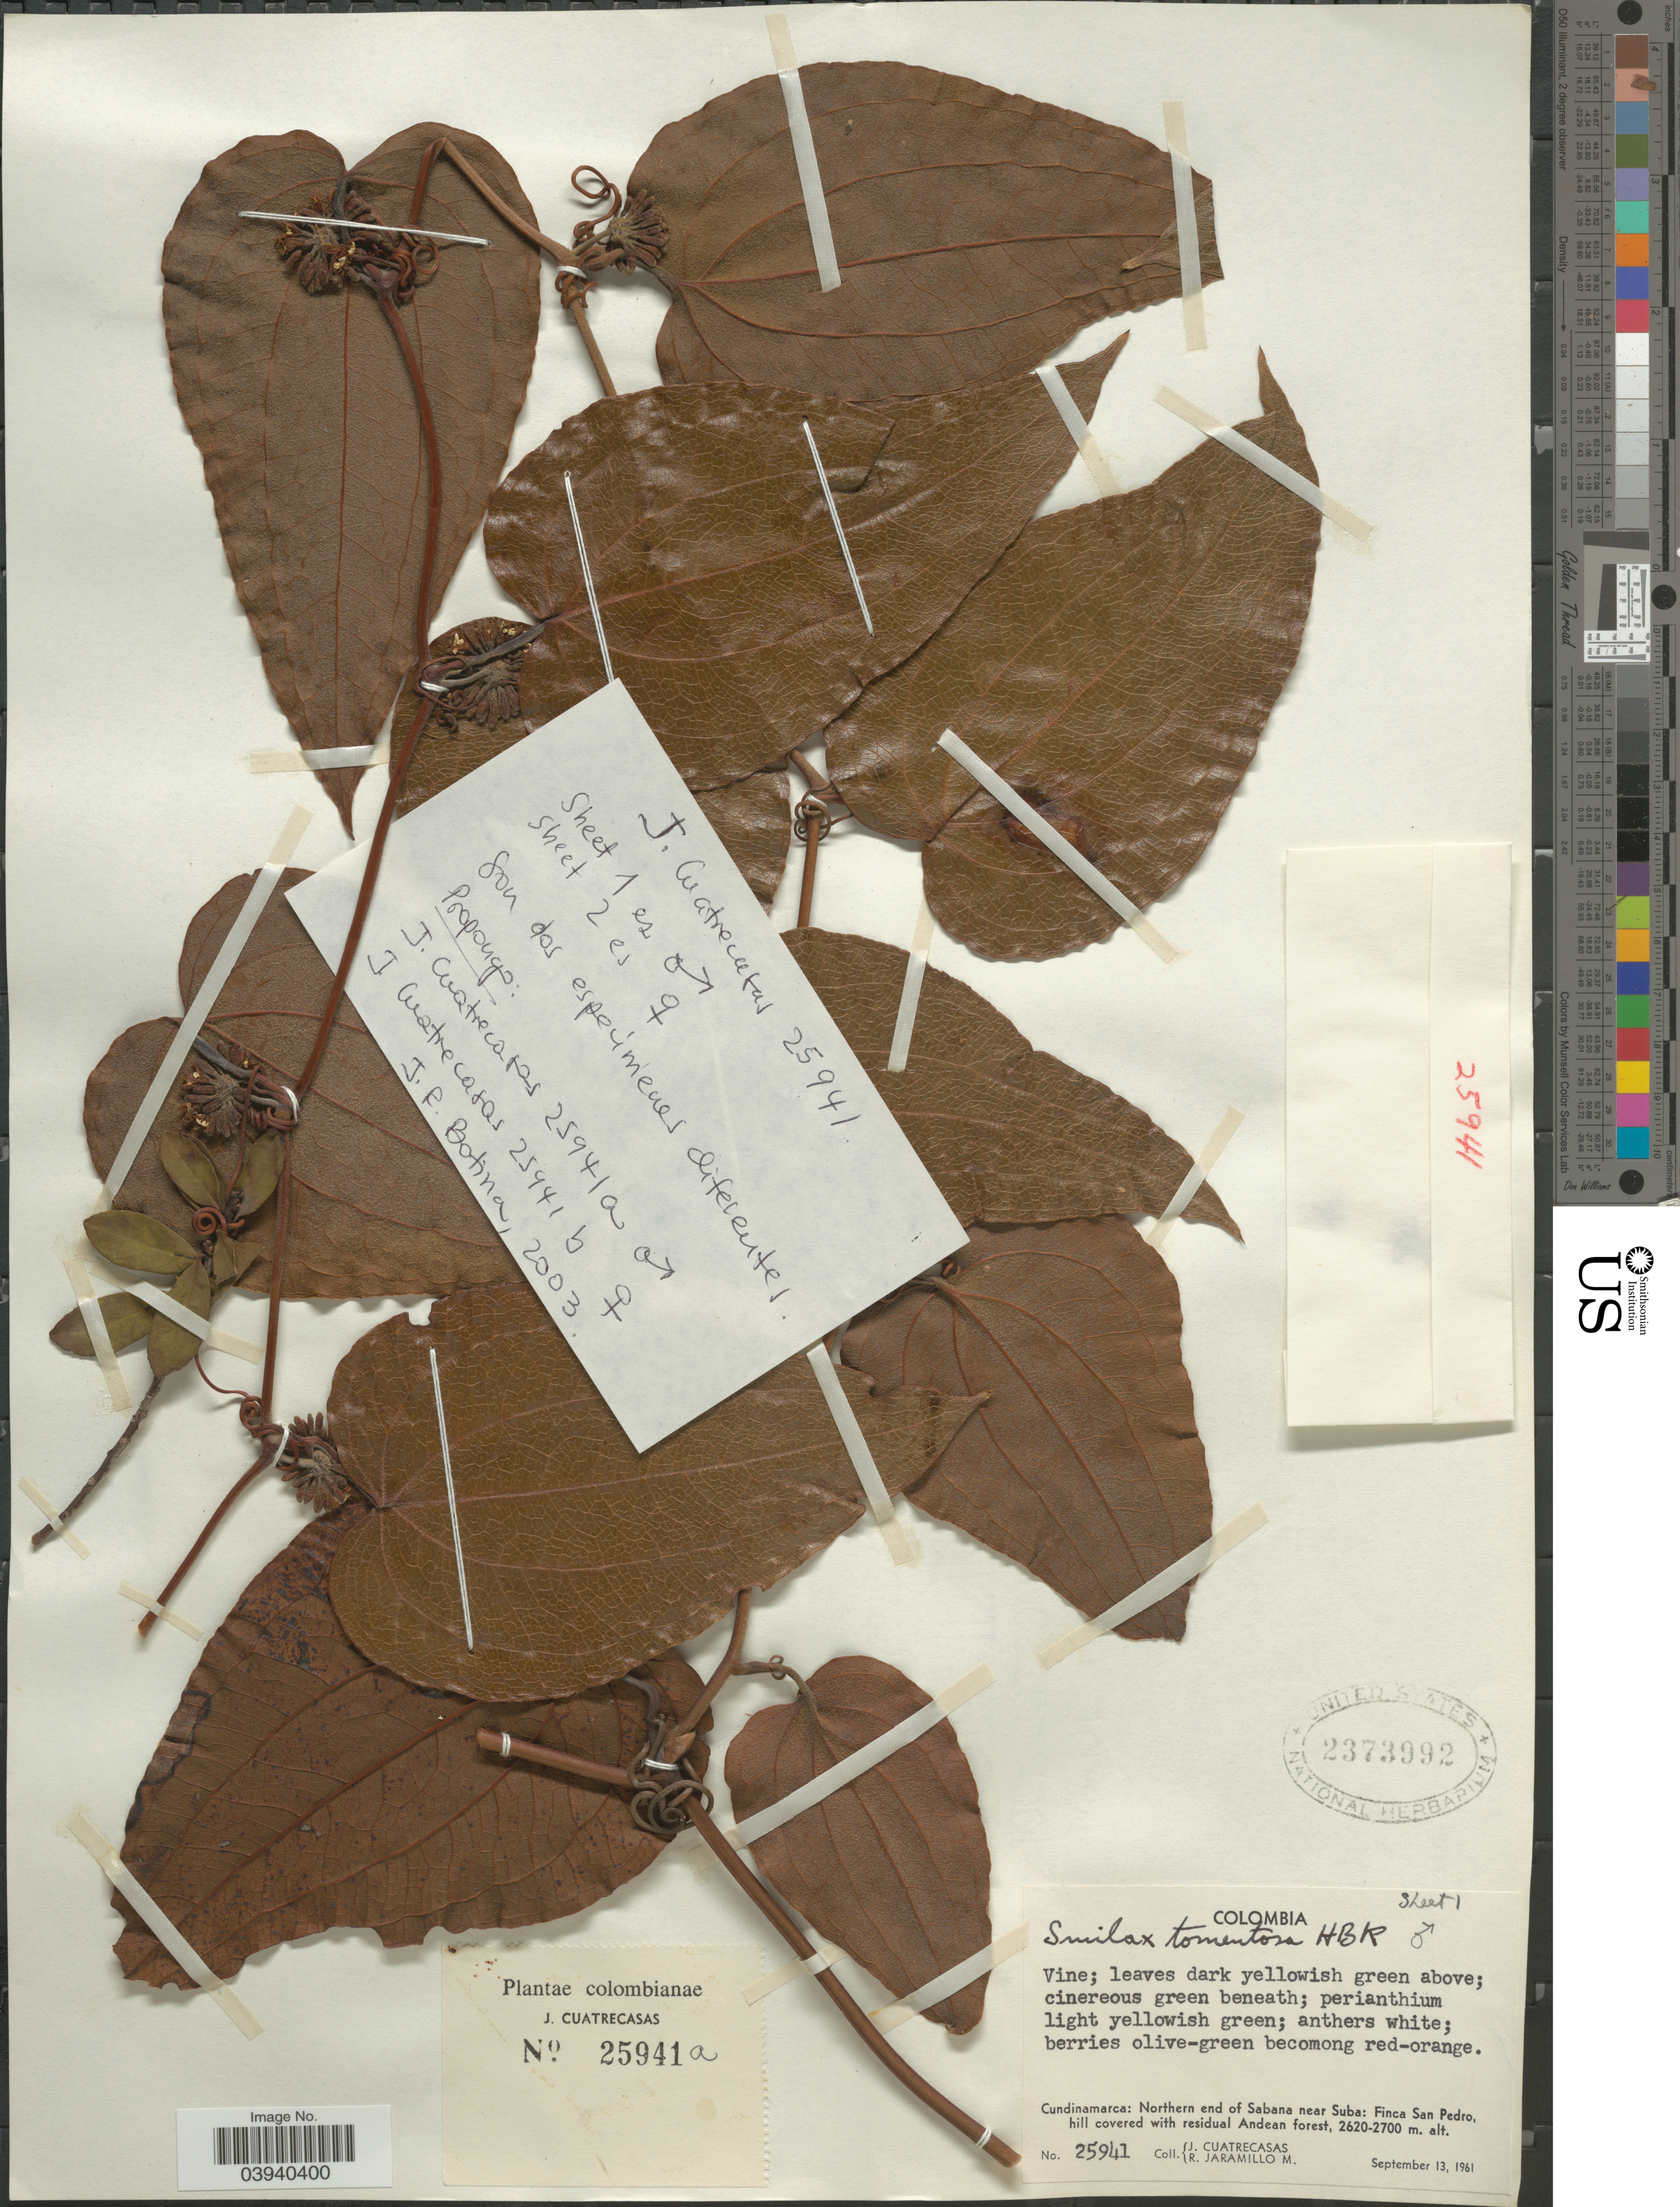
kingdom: Plantae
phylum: Tracheophyta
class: Liliopsida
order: Liliales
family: Smilacaceae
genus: Smilax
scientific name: Smilax tomentosa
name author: Kunth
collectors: J. Cuatrecasas & R. Jaramillo M.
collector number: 25941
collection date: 1961-09-13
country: Colombia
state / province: Cundinamarca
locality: Northern end of Sabana near Suba: Finca San Pedro, hill covered with residual Andean forest.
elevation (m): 2620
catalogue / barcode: US 2373992